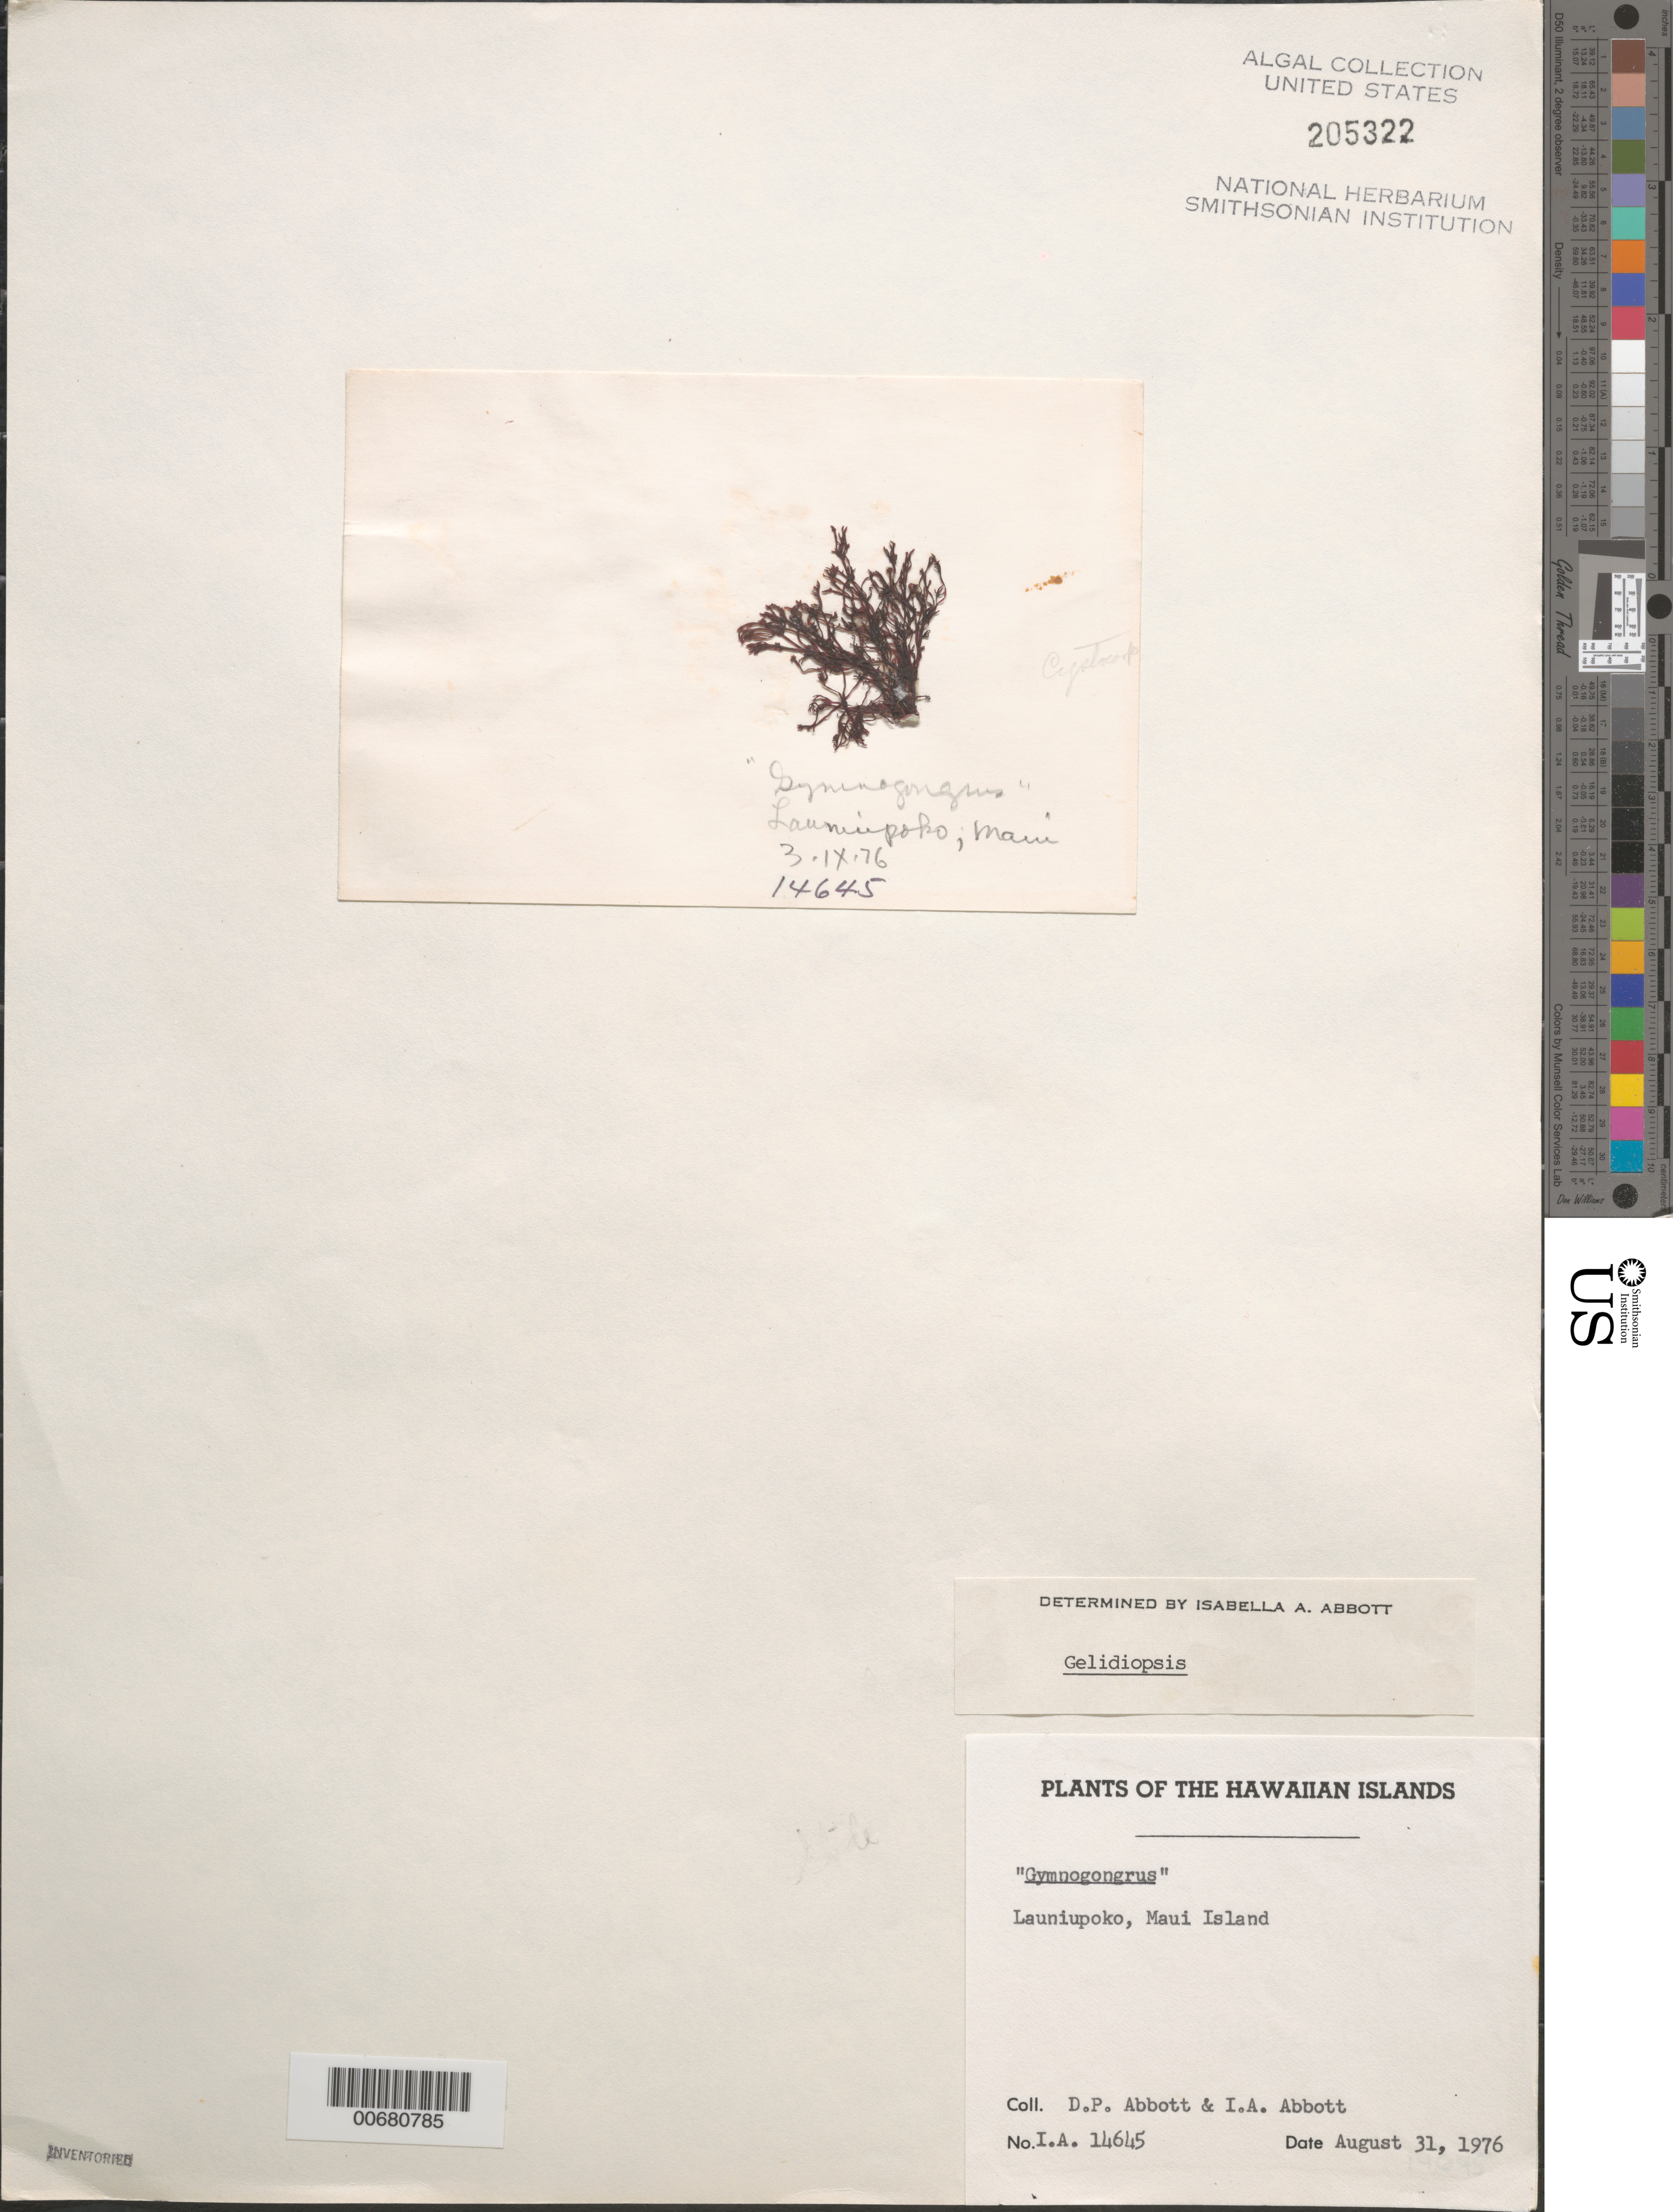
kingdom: Plantae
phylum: Rhodophyta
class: Florideophyceae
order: Rhodymeniales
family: Lomentariaceae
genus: Ceratodictyon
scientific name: Ceratodictyon sp.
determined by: Algae name updating Project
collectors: I. A. Abbott & D. P. Abbott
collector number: IAA 14645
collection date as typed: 31 Aug 1976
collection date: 1976-08-31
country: United States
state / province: Hawaii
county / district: Maui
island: Maui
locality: Launiupoko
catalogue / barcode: US 205322